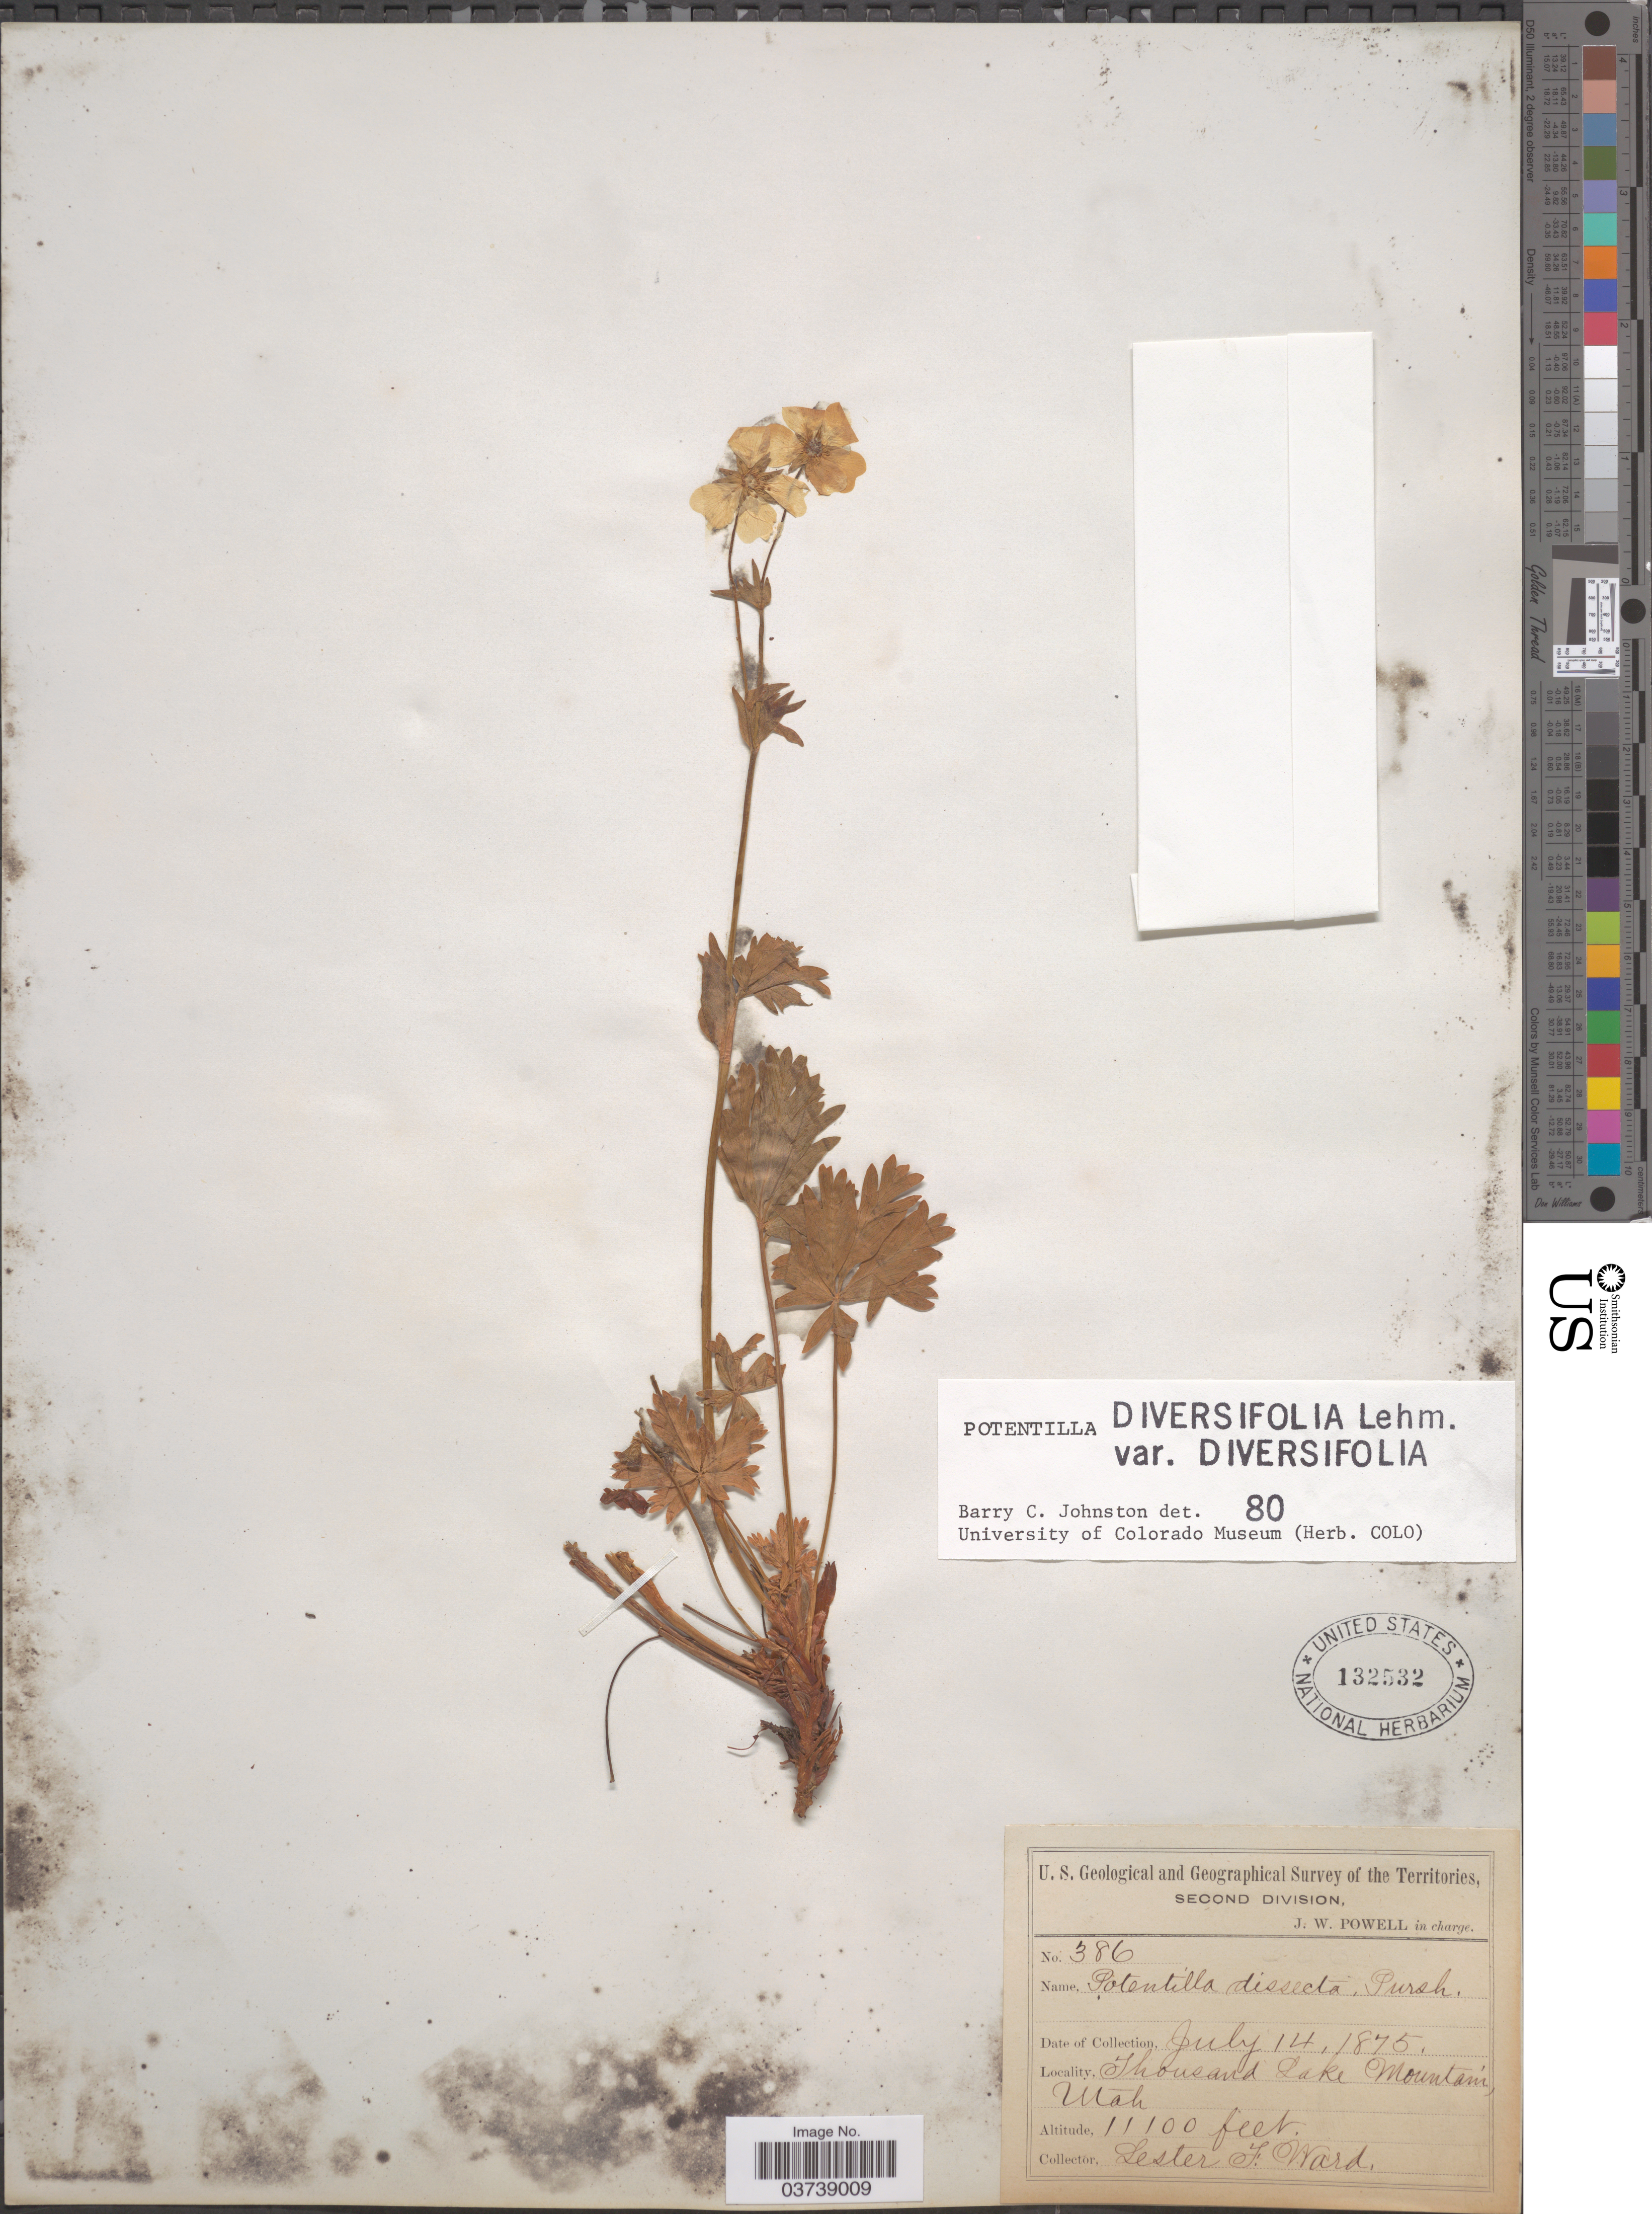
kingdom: Plantae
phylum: Tracheophyta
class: Magnoliopsida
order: Rosales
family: Rosaceae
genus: Potentilla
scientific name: Potentilla diversifolia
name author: Lehm.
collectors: L. F. Ward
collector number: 386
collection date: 1875-07-14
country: United States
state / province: Utah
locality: Thousand Lake Mountain.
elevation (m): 3383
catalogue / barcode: US 132532